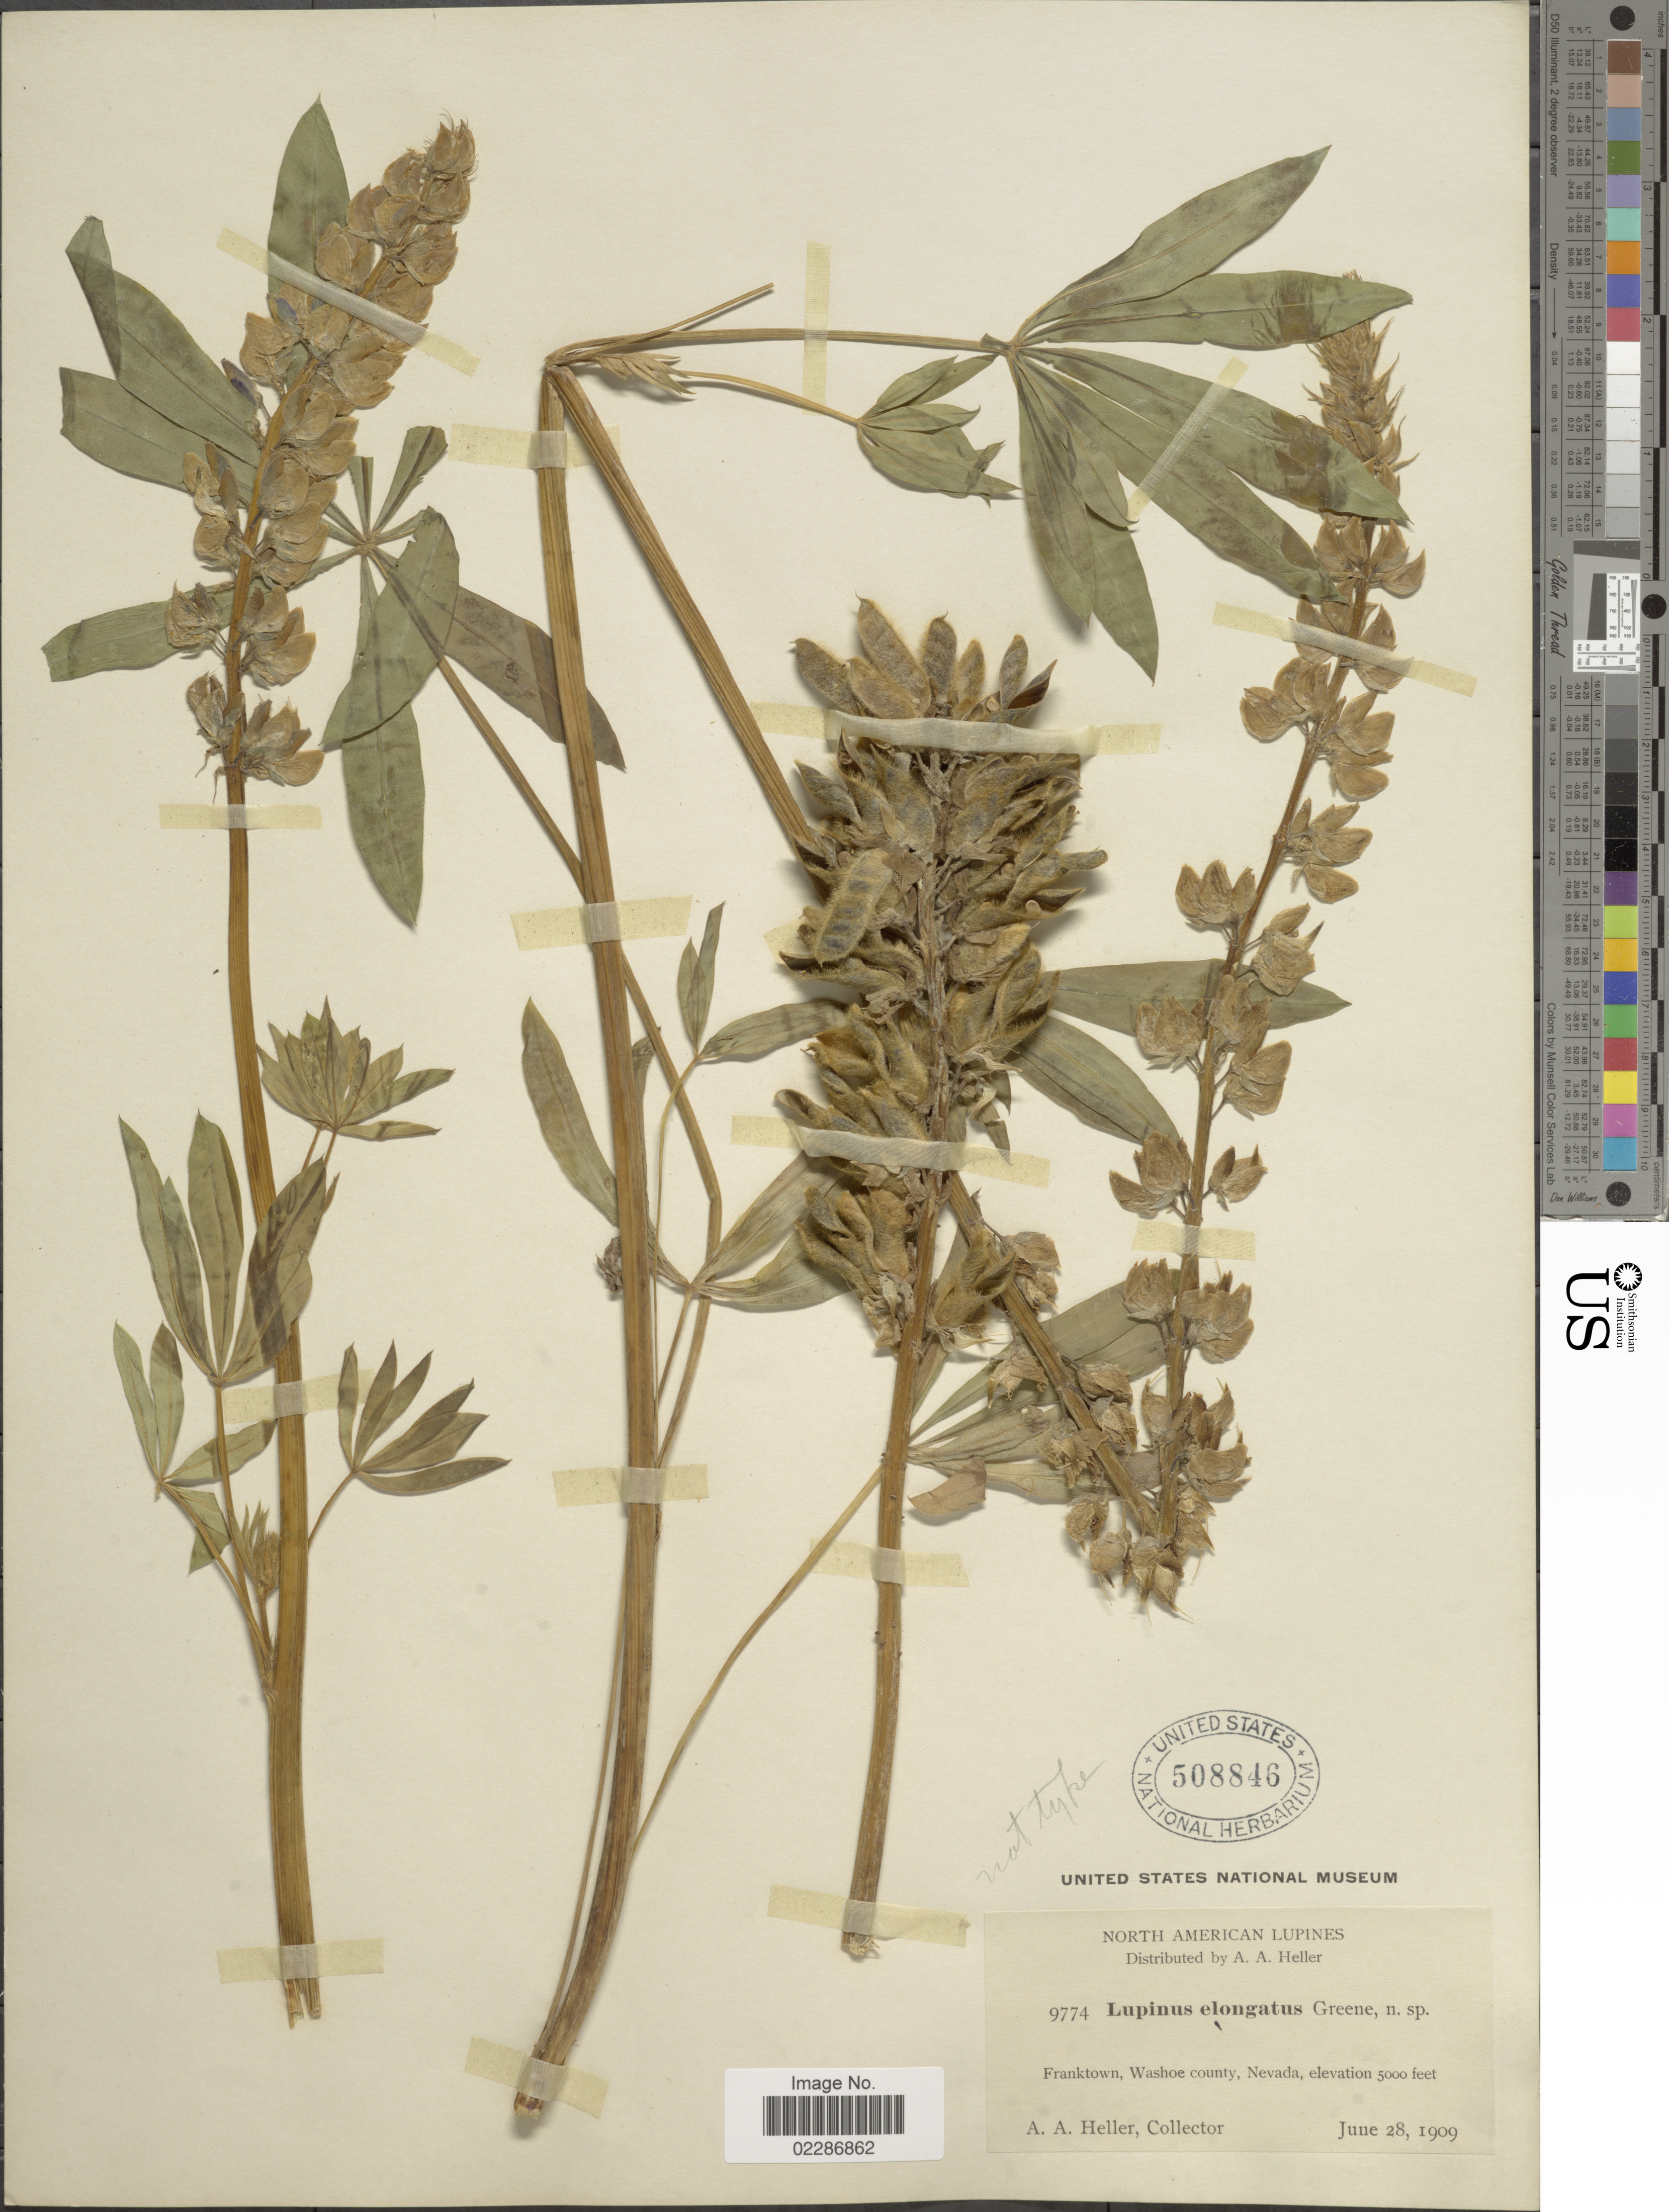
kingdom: Plantae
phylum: Tracheophyta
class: Magnoliopsida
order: Fabales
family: Fabaceae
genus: Lupinus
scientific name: Lupinus polyphyllus subsp. superbus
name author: (A. Heller) Munz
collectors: A. A. Heller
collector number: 9774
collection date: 1909-06-28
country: United States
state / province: Nevada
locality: Franktown, Washoe county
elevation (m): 1524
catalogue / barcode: US 508846